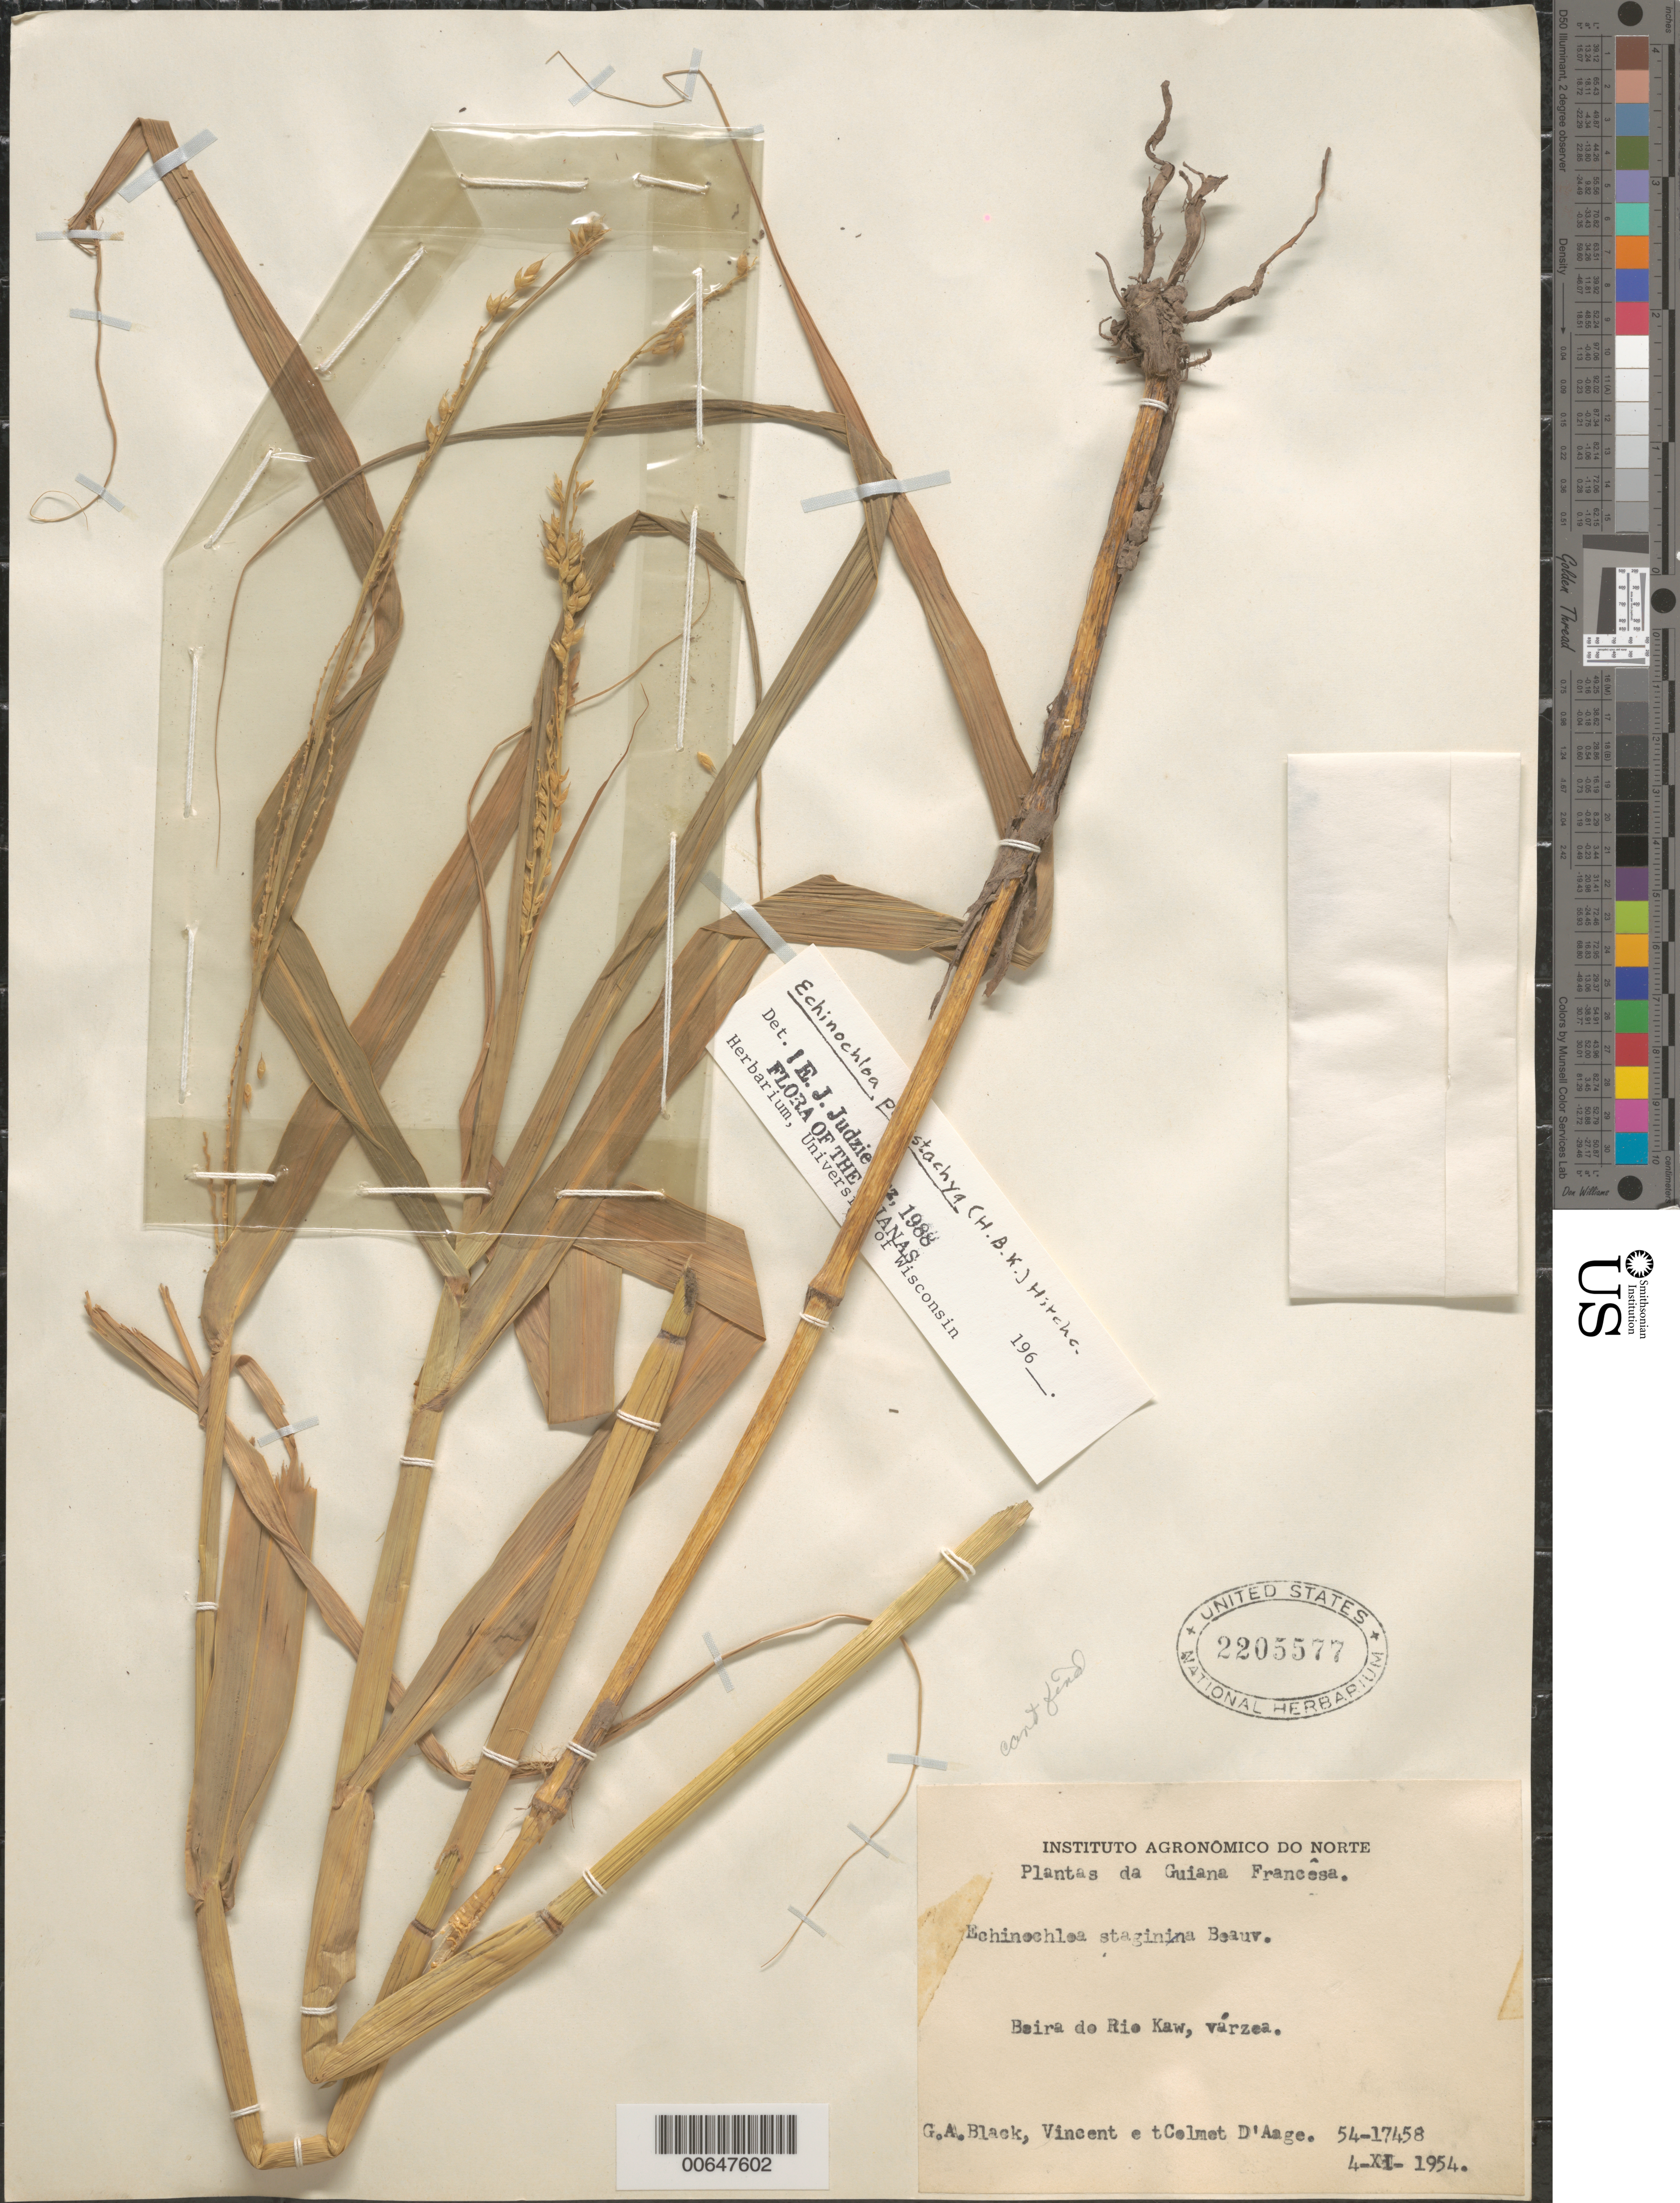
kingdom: Plantae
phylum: Tracheophyta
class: Liliopsida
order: Poales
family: Poaceae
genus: Echinochloa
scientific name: Echinochloa polystachya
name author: (Kunth) Hitchc.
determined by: Judziewicz, E. J.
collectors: G. A. Black, -- Vincent & C. D'Aage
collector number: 54 17458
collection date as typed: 4-Nov-54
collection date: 1954-11-04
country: French Guiana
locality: Beira do Río Kaw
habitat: Vàrzea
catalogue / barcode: US 2205577